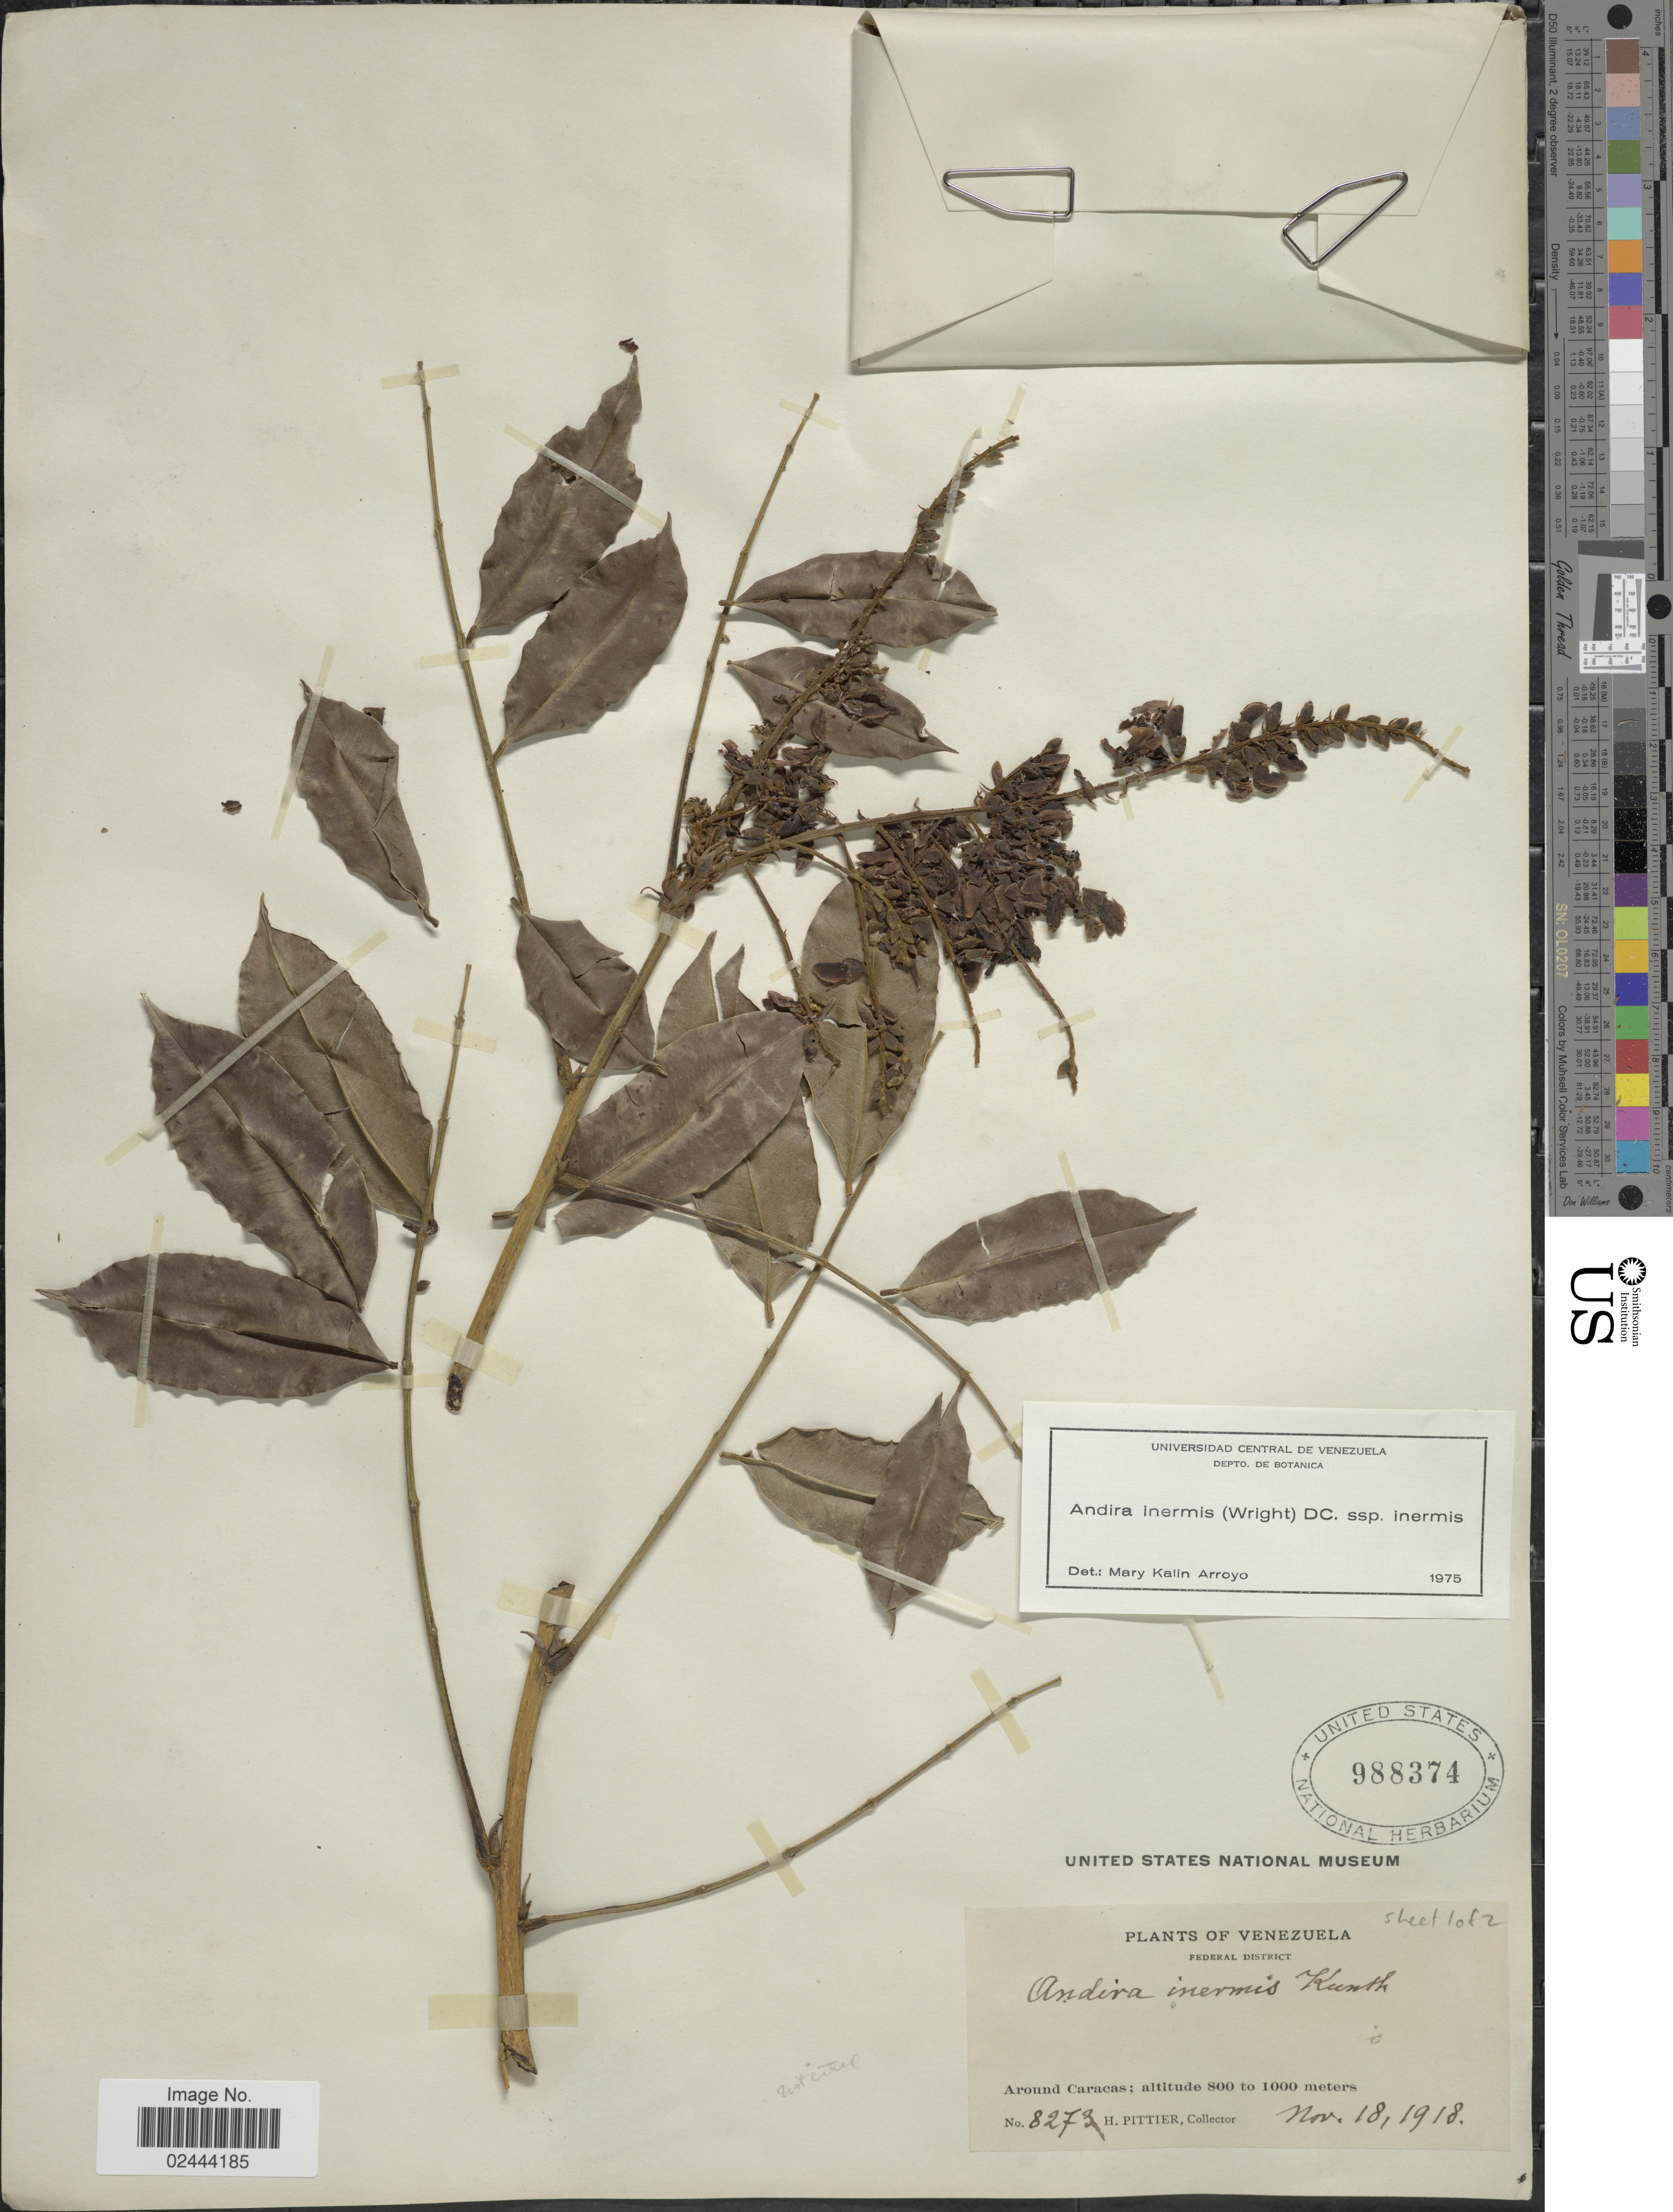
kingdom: Plantae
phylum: Tracheophyta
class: Magnoliopsida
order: Fabales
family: Fabaceae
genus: Andira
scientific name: Andira inermis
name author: (W. Wright) Kunth ex DC.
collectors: H. F. Pittier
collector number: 8273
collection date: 1918-11-18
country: Venezuela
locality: Federal District. Around Caracas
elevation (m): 800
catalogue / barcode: US 988374